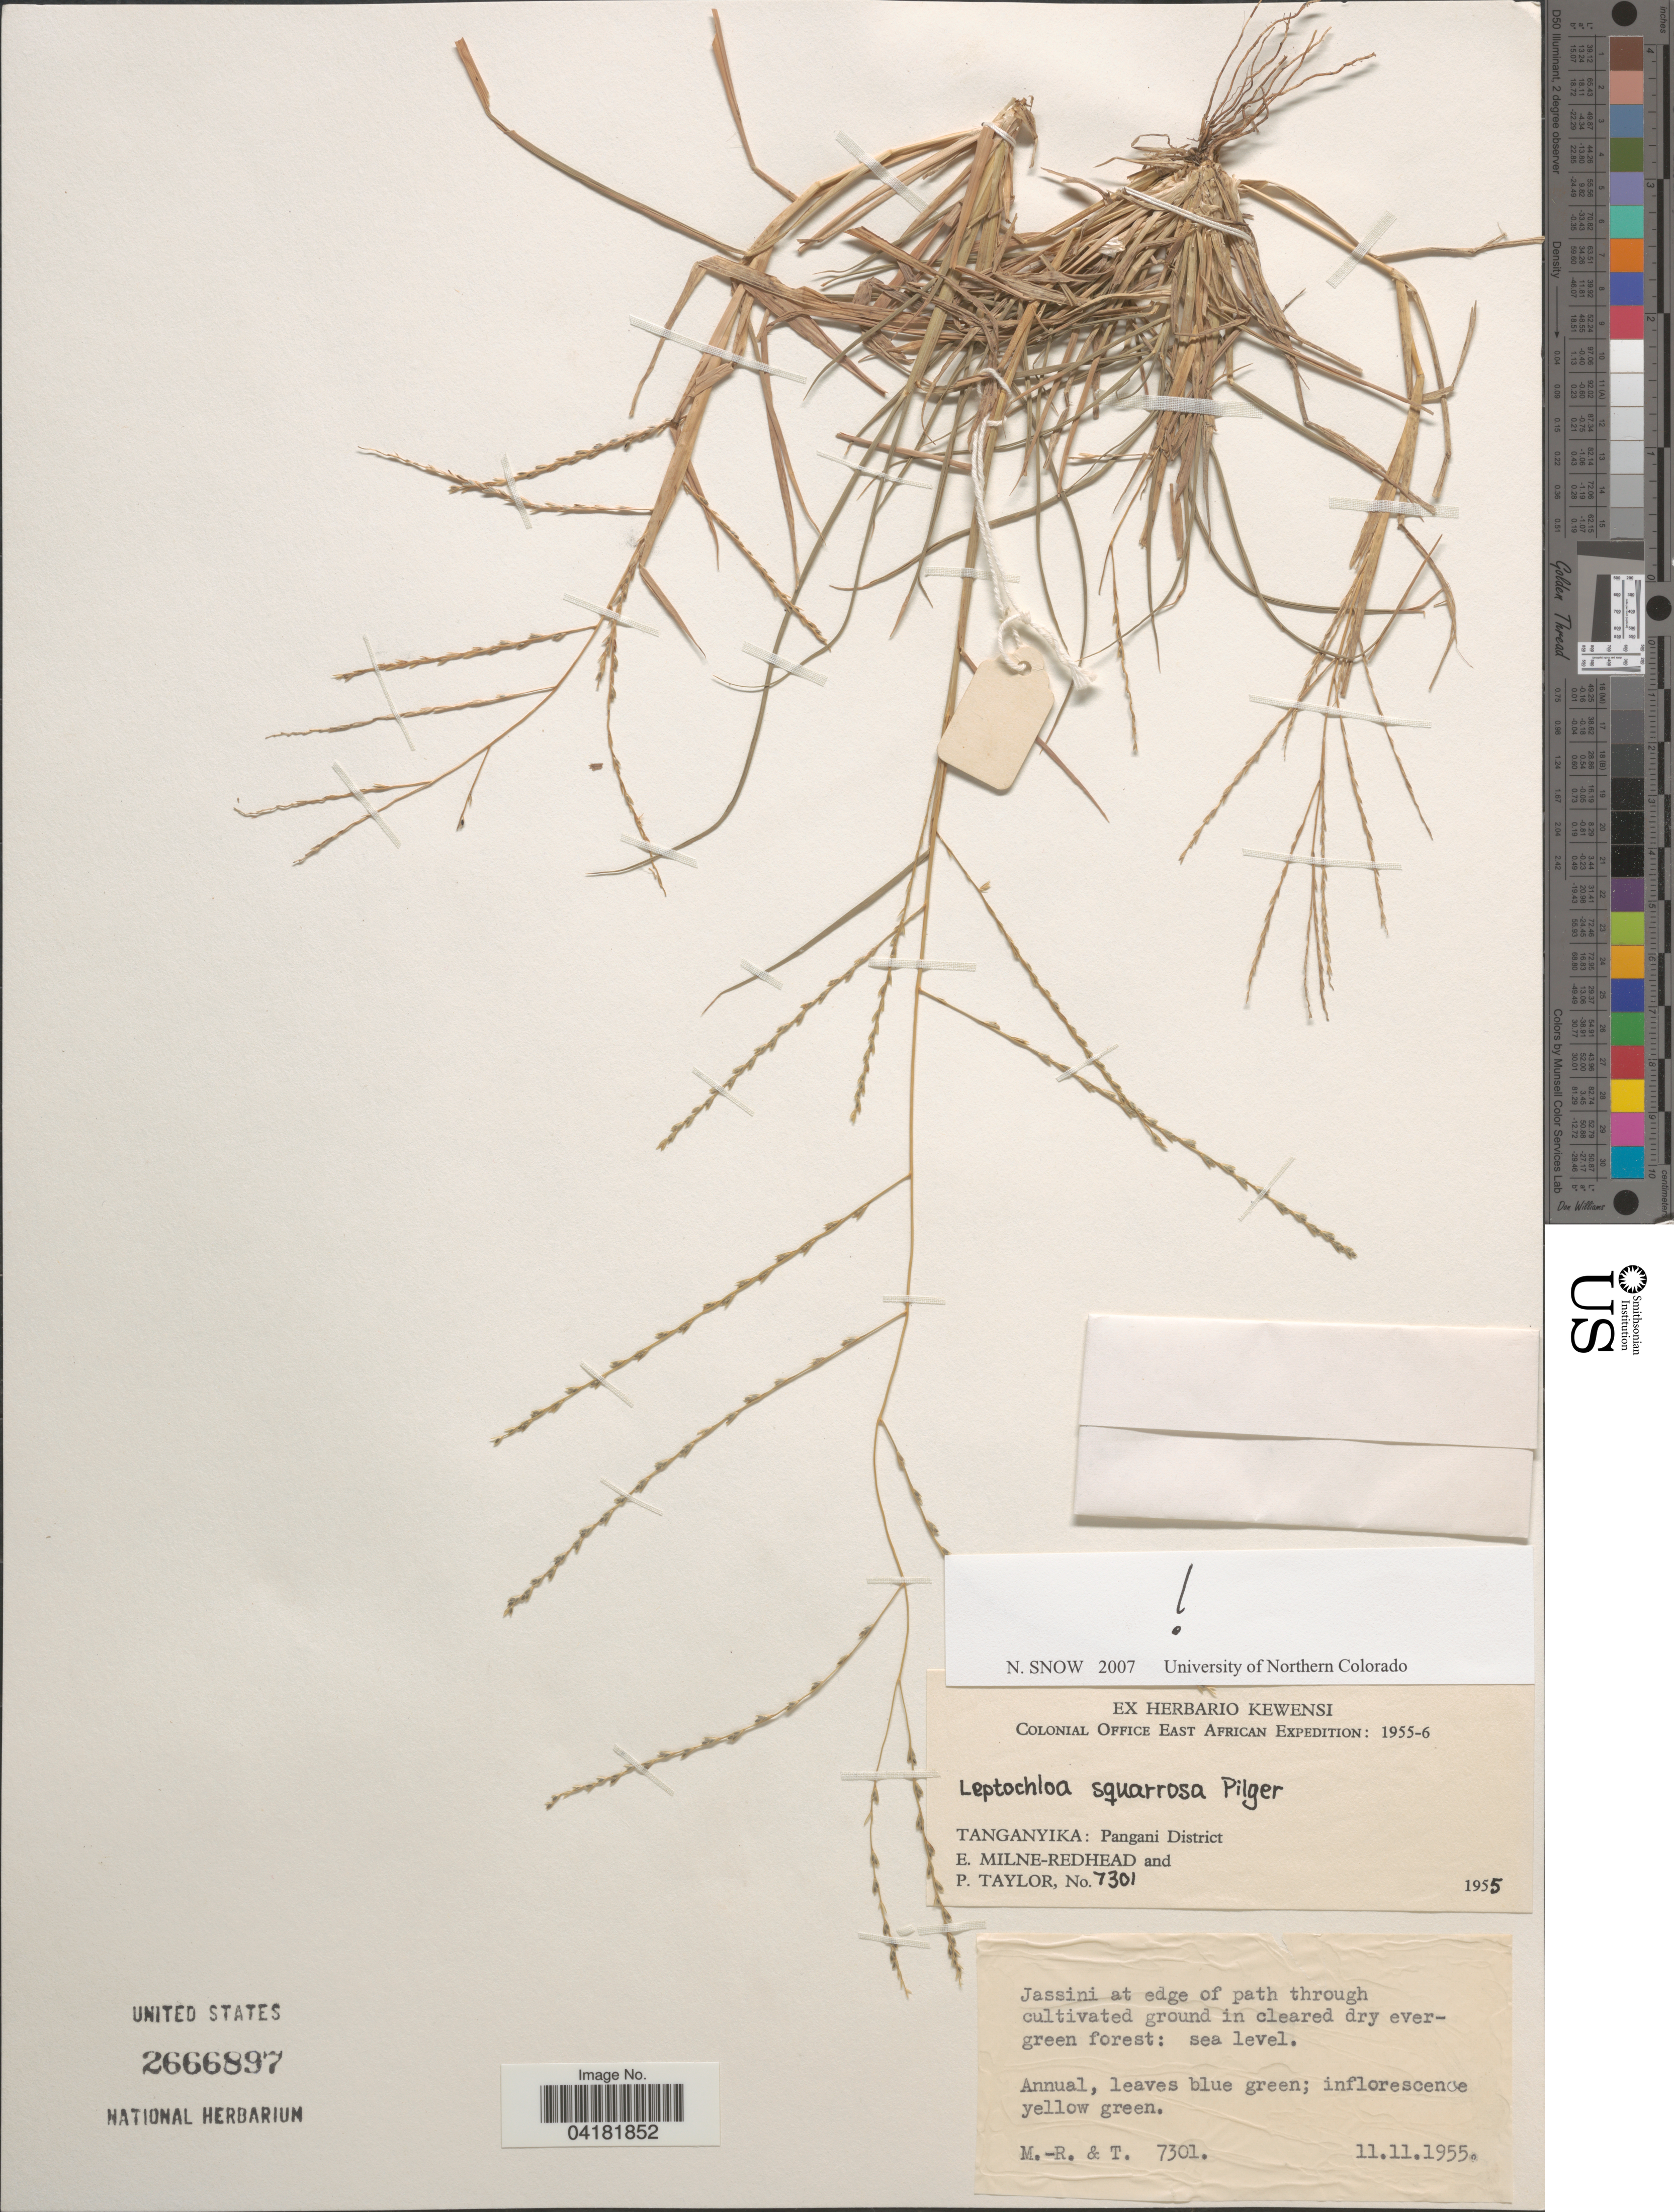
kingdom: Plantae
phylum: Tracheophyta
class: Liliopsida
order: Poales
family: Poaceae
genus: Leptochloa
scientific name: Leptochloa squarrosa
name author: Pilg.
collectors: E. W. Milne-Redhead & P. Taylor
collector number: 7301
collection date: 1955-11-11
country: Tanzania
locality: Colonial Office East African Expedition: 1955-6. Tanganyika: Pangani District. Jassini at edge of path through cultivated ground in cleared dry evergreen forest.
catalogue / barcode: US 2666897